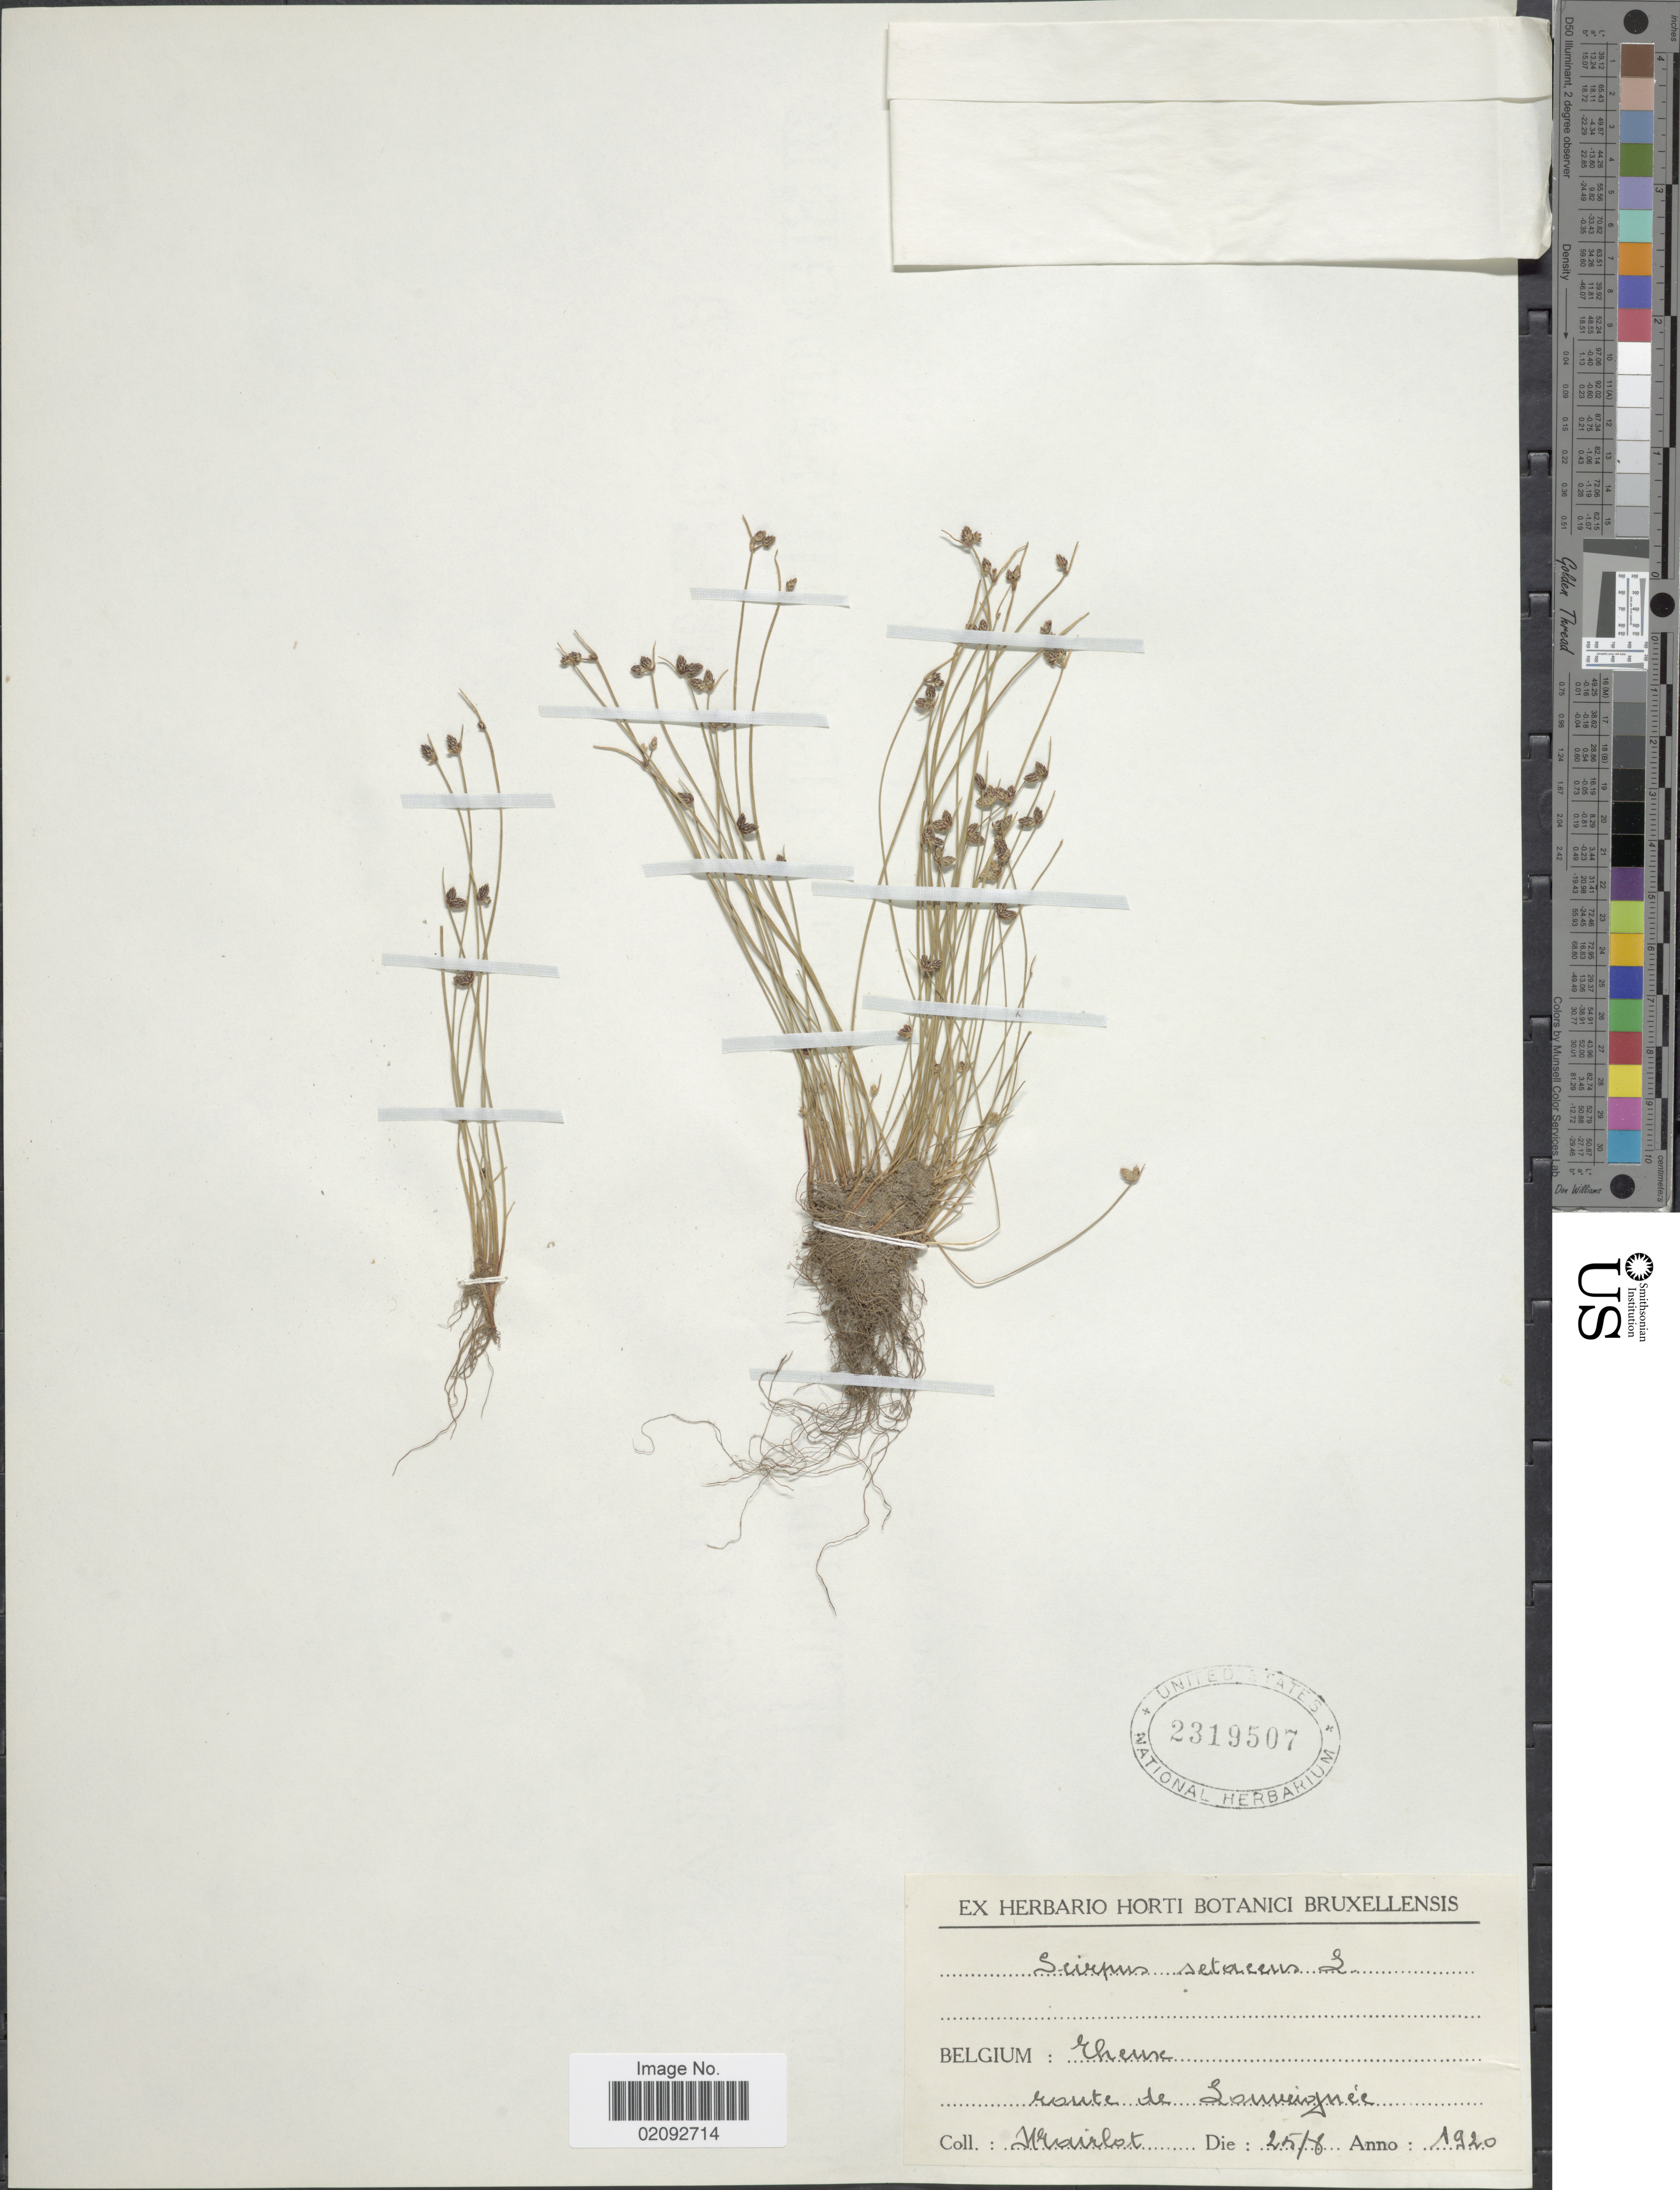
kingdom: Plantae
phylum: Tracheophyta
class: Liliopsida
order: Poales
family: Cyperaceae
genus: Isolepis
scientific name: Isolepis setacea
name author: (L.) R. Br.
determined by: Strong, Mark T., (BOT), Smithsonian Institution - National Museum of Natural History (UNITED STATES)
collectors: M. Mairlot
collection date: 1920-08-25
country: Belgium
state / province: Wallonia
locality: Eheuse, route de Louveigné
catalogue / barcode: US 2319507